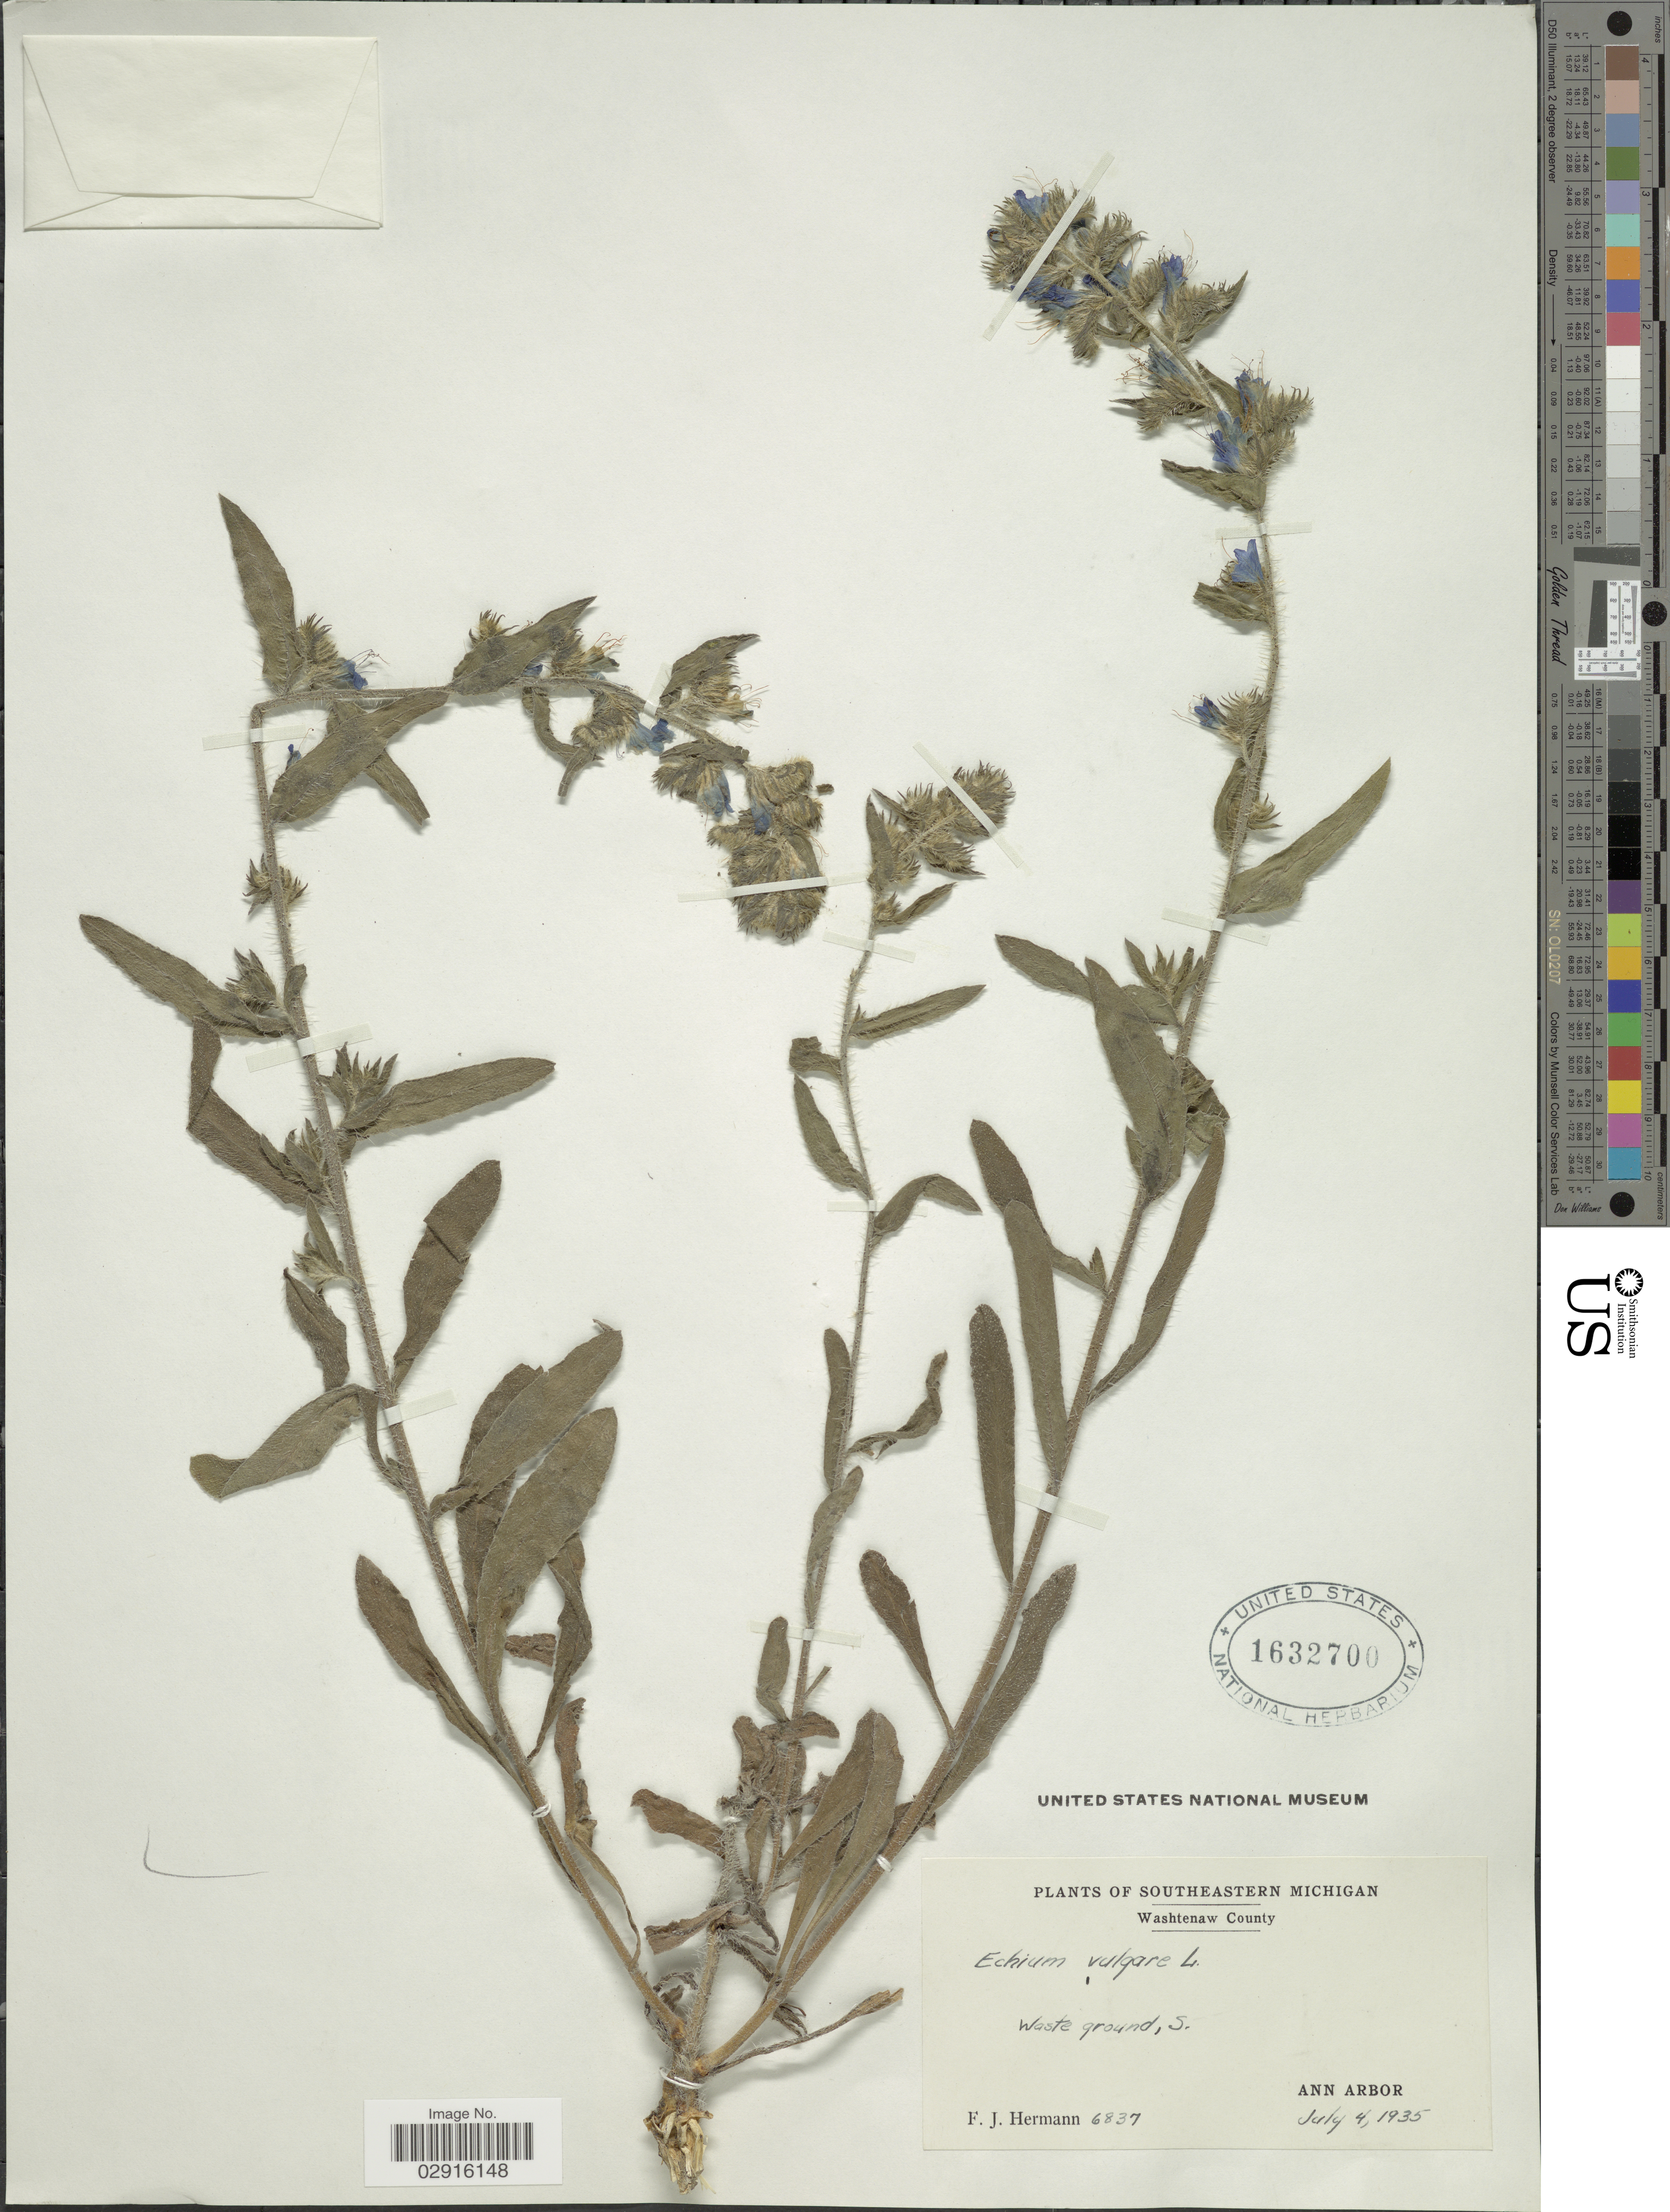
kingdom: Plantae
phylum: Tracheophyta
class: Magnoliopsida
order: Boraginales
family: Boraginaceae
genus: Echium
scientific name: Echium vulgare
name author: L.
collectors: F. J. Hermann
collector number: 6837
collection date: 1935-07-04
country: United States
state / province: Michigan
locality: Southeastern Michigan. Washtenaw County. Waste ground, S. Ann Arbor.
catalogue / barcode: US 1632700